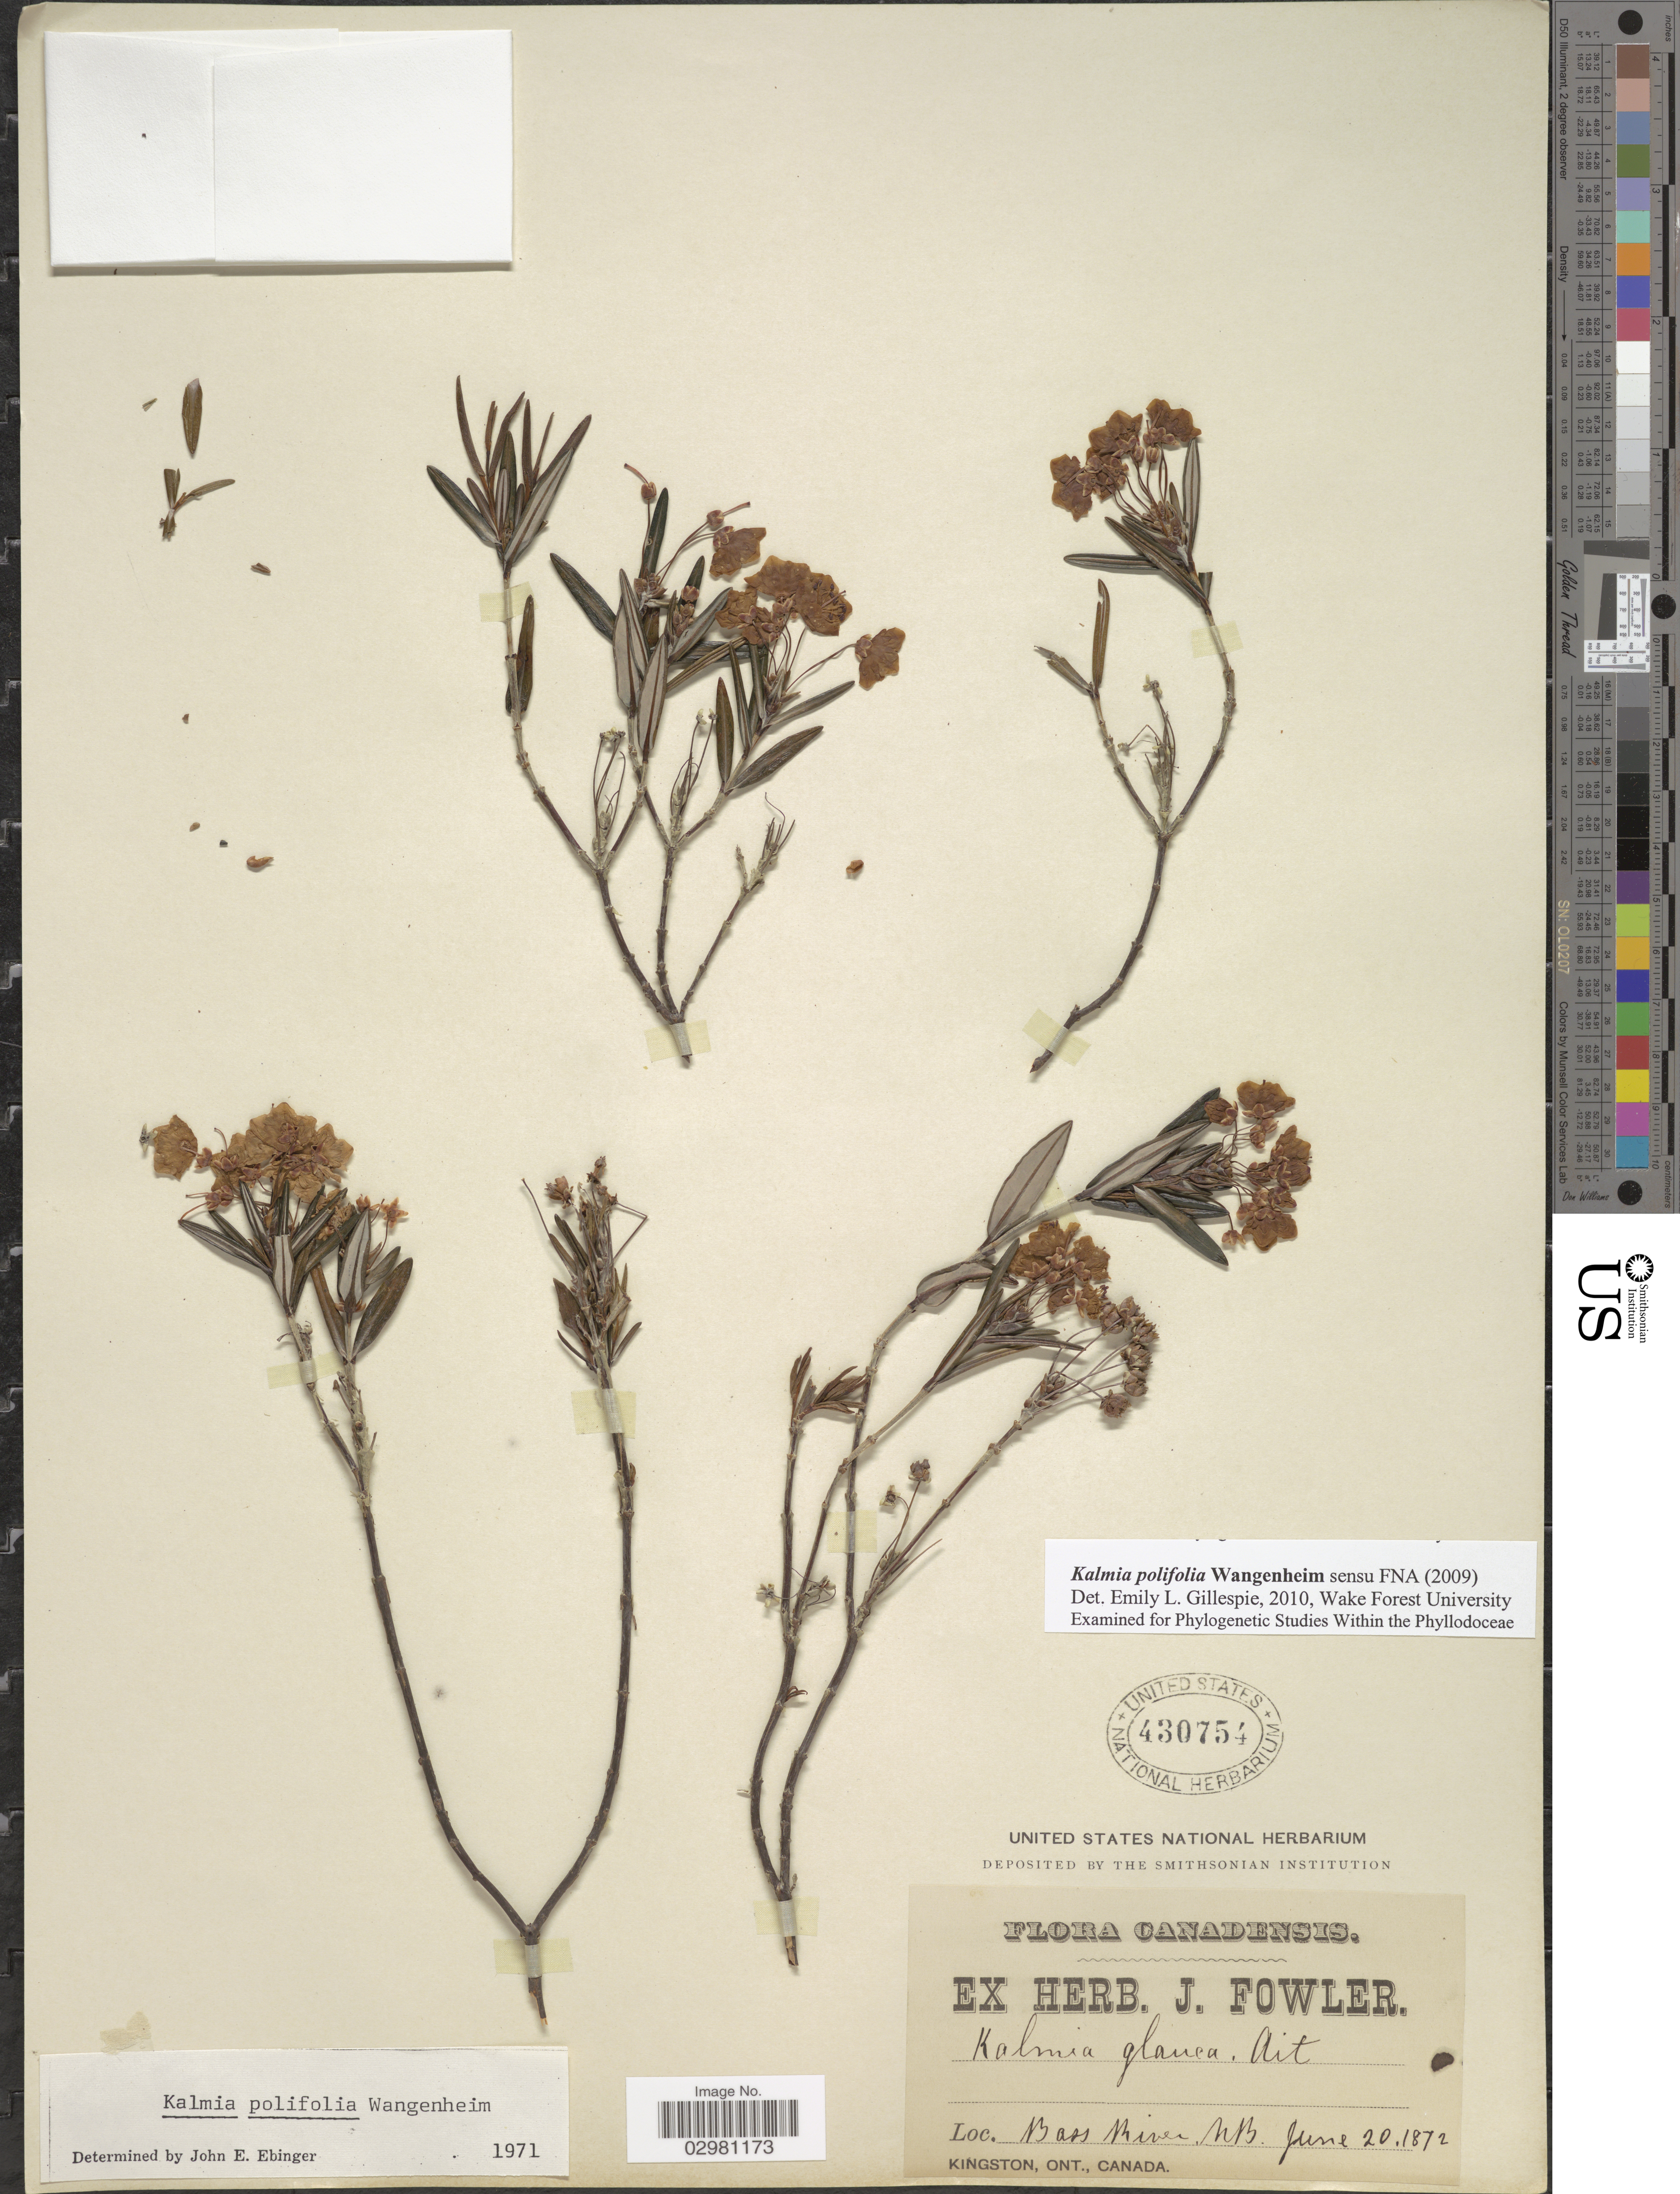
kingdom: Plantae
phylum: Tracheophyta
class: Magnoliopsida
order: Ericales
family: Ericaceae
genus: Kalmia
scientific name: Kalmia polifolia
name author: Wangenh.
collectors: ex herb. J. Fowler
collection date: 1872-06-20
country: Canada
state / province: New Brunswick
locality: Bass River. NB.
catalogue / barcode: US 430754